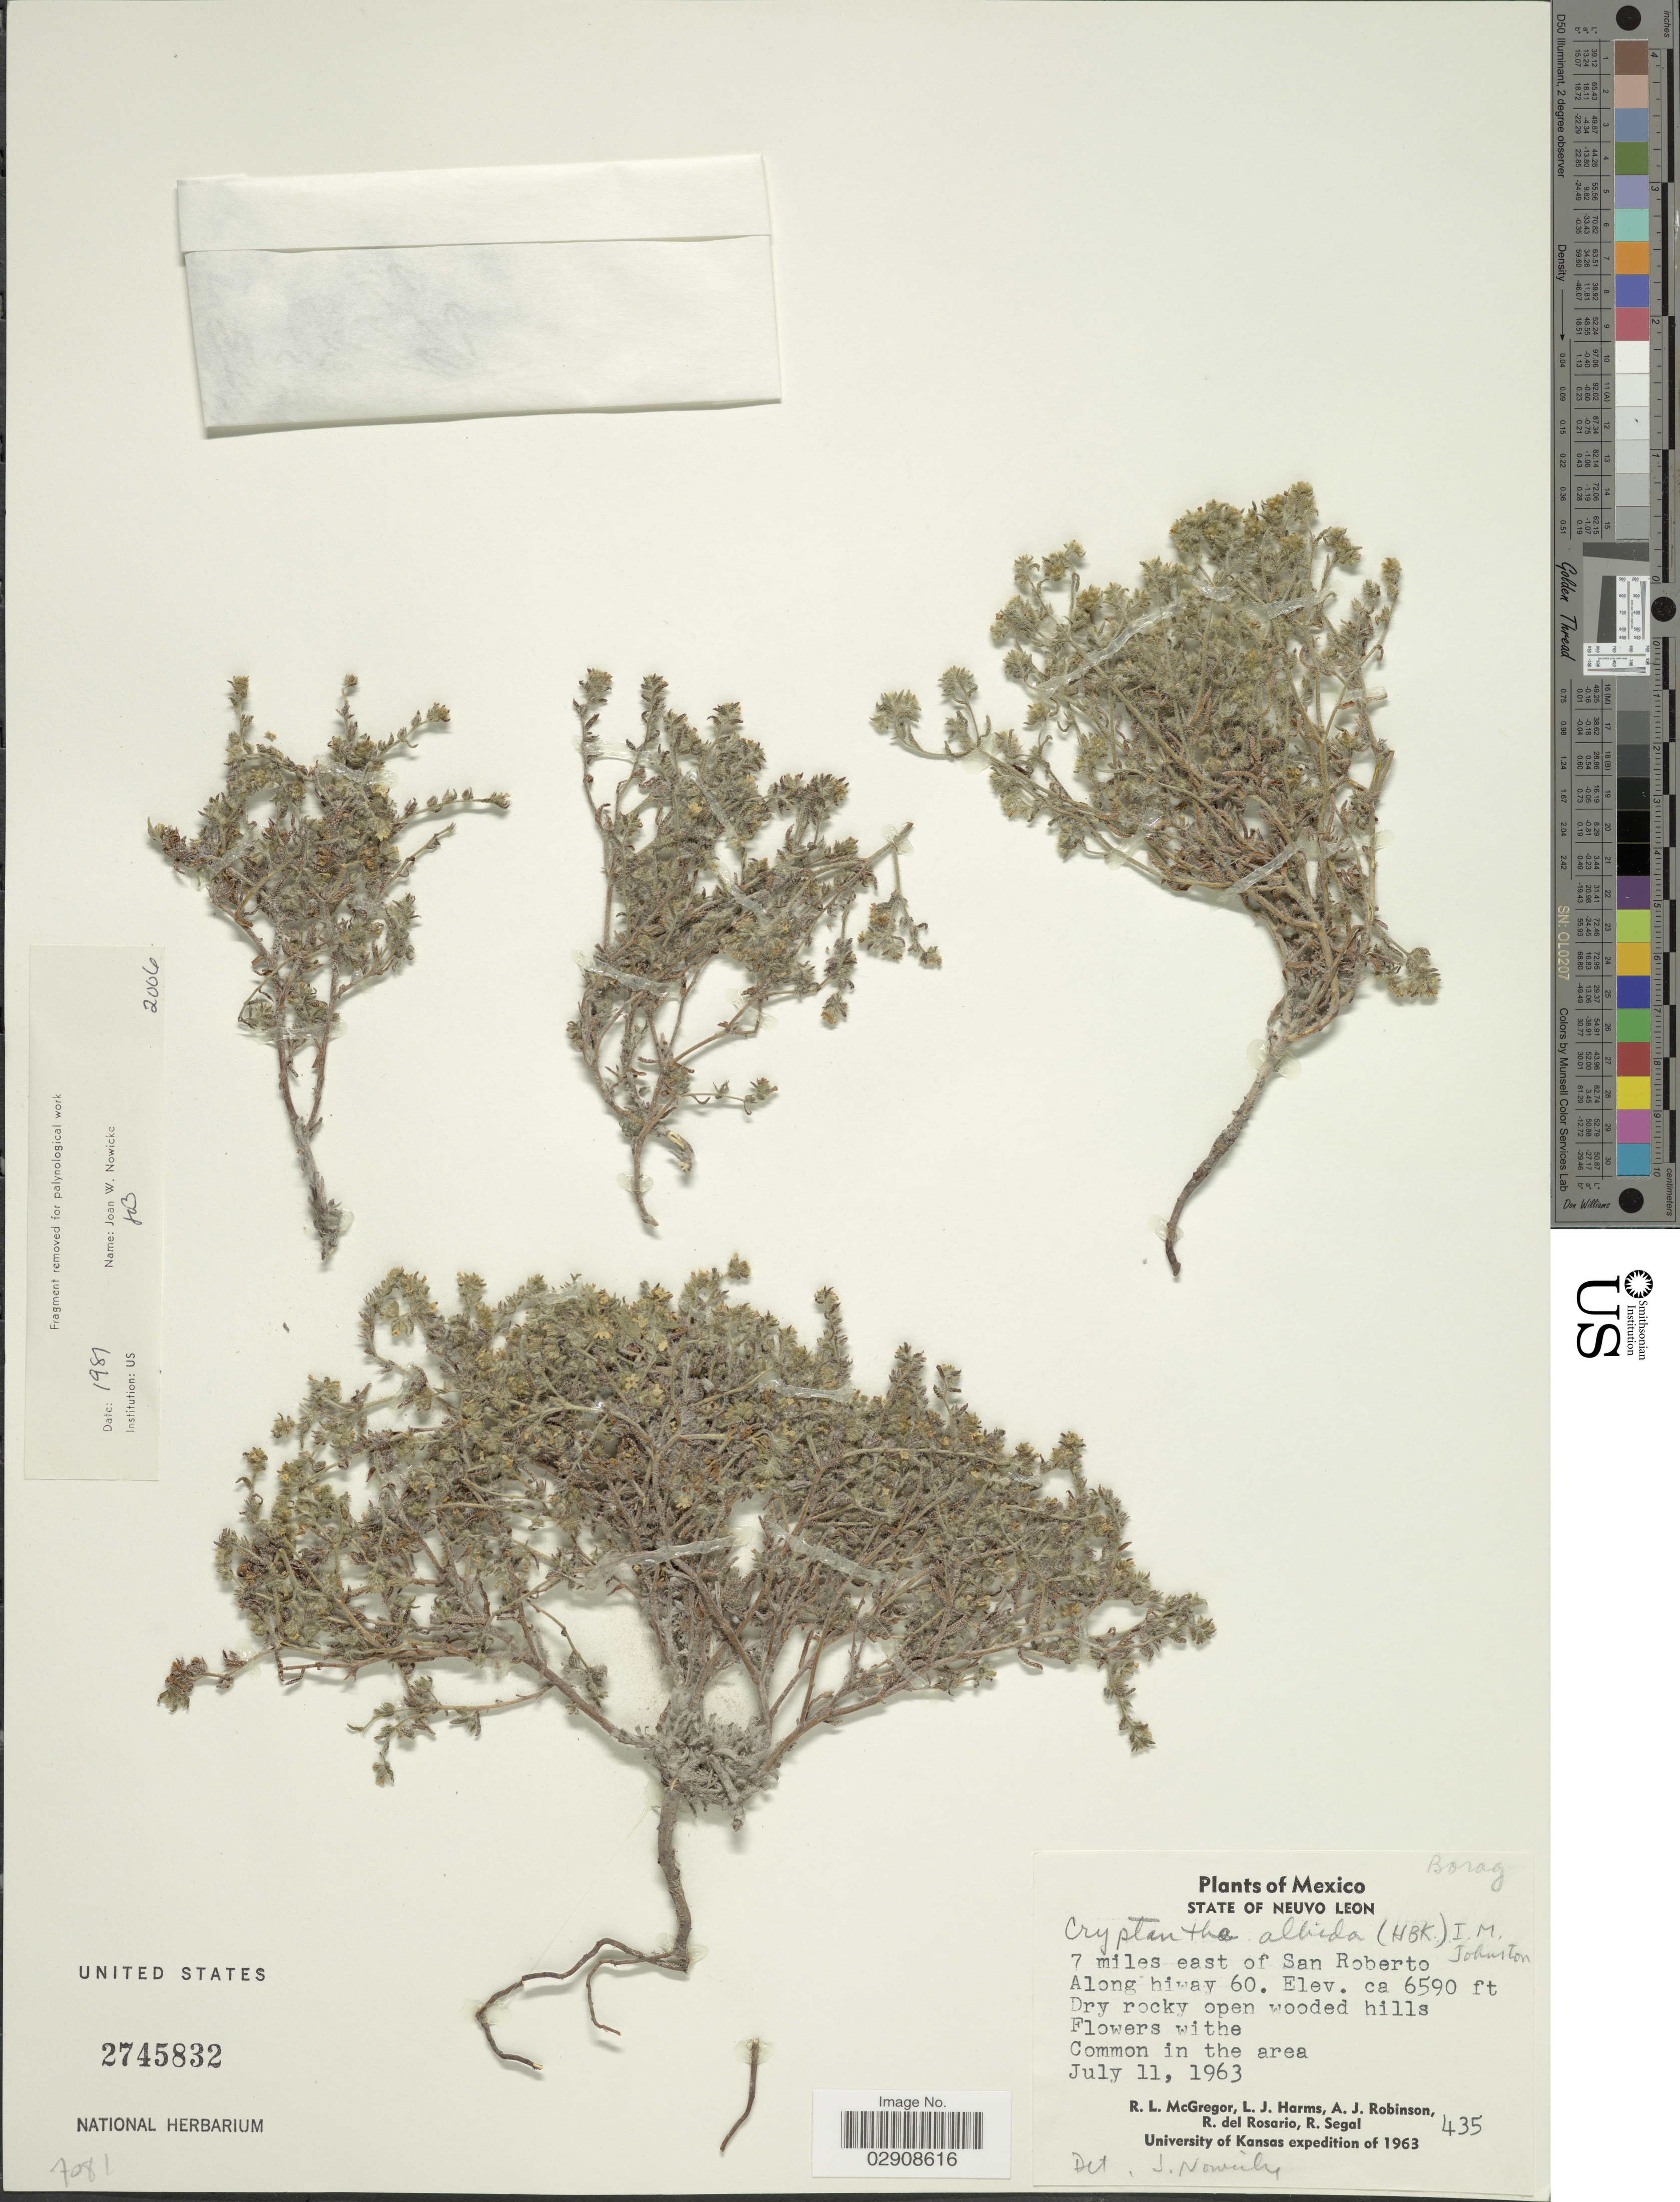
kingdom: Plantae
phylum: Tracheophyta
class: Magnoliopsida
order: Boraginales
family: Boraginaceae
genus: Cryptantha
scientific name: Cryptantha albida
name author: (Kunth) I.M. Johnst.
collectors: R. McGregor, L. Harms, A. J. Robinson, R. del Rosario & R. Segal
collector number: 435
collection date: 1963-07-11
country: Mexico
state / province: Nuevo León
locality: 7 miles east of San Roberto. Along hiway 60.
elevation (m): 2009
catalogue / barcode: US 2745832